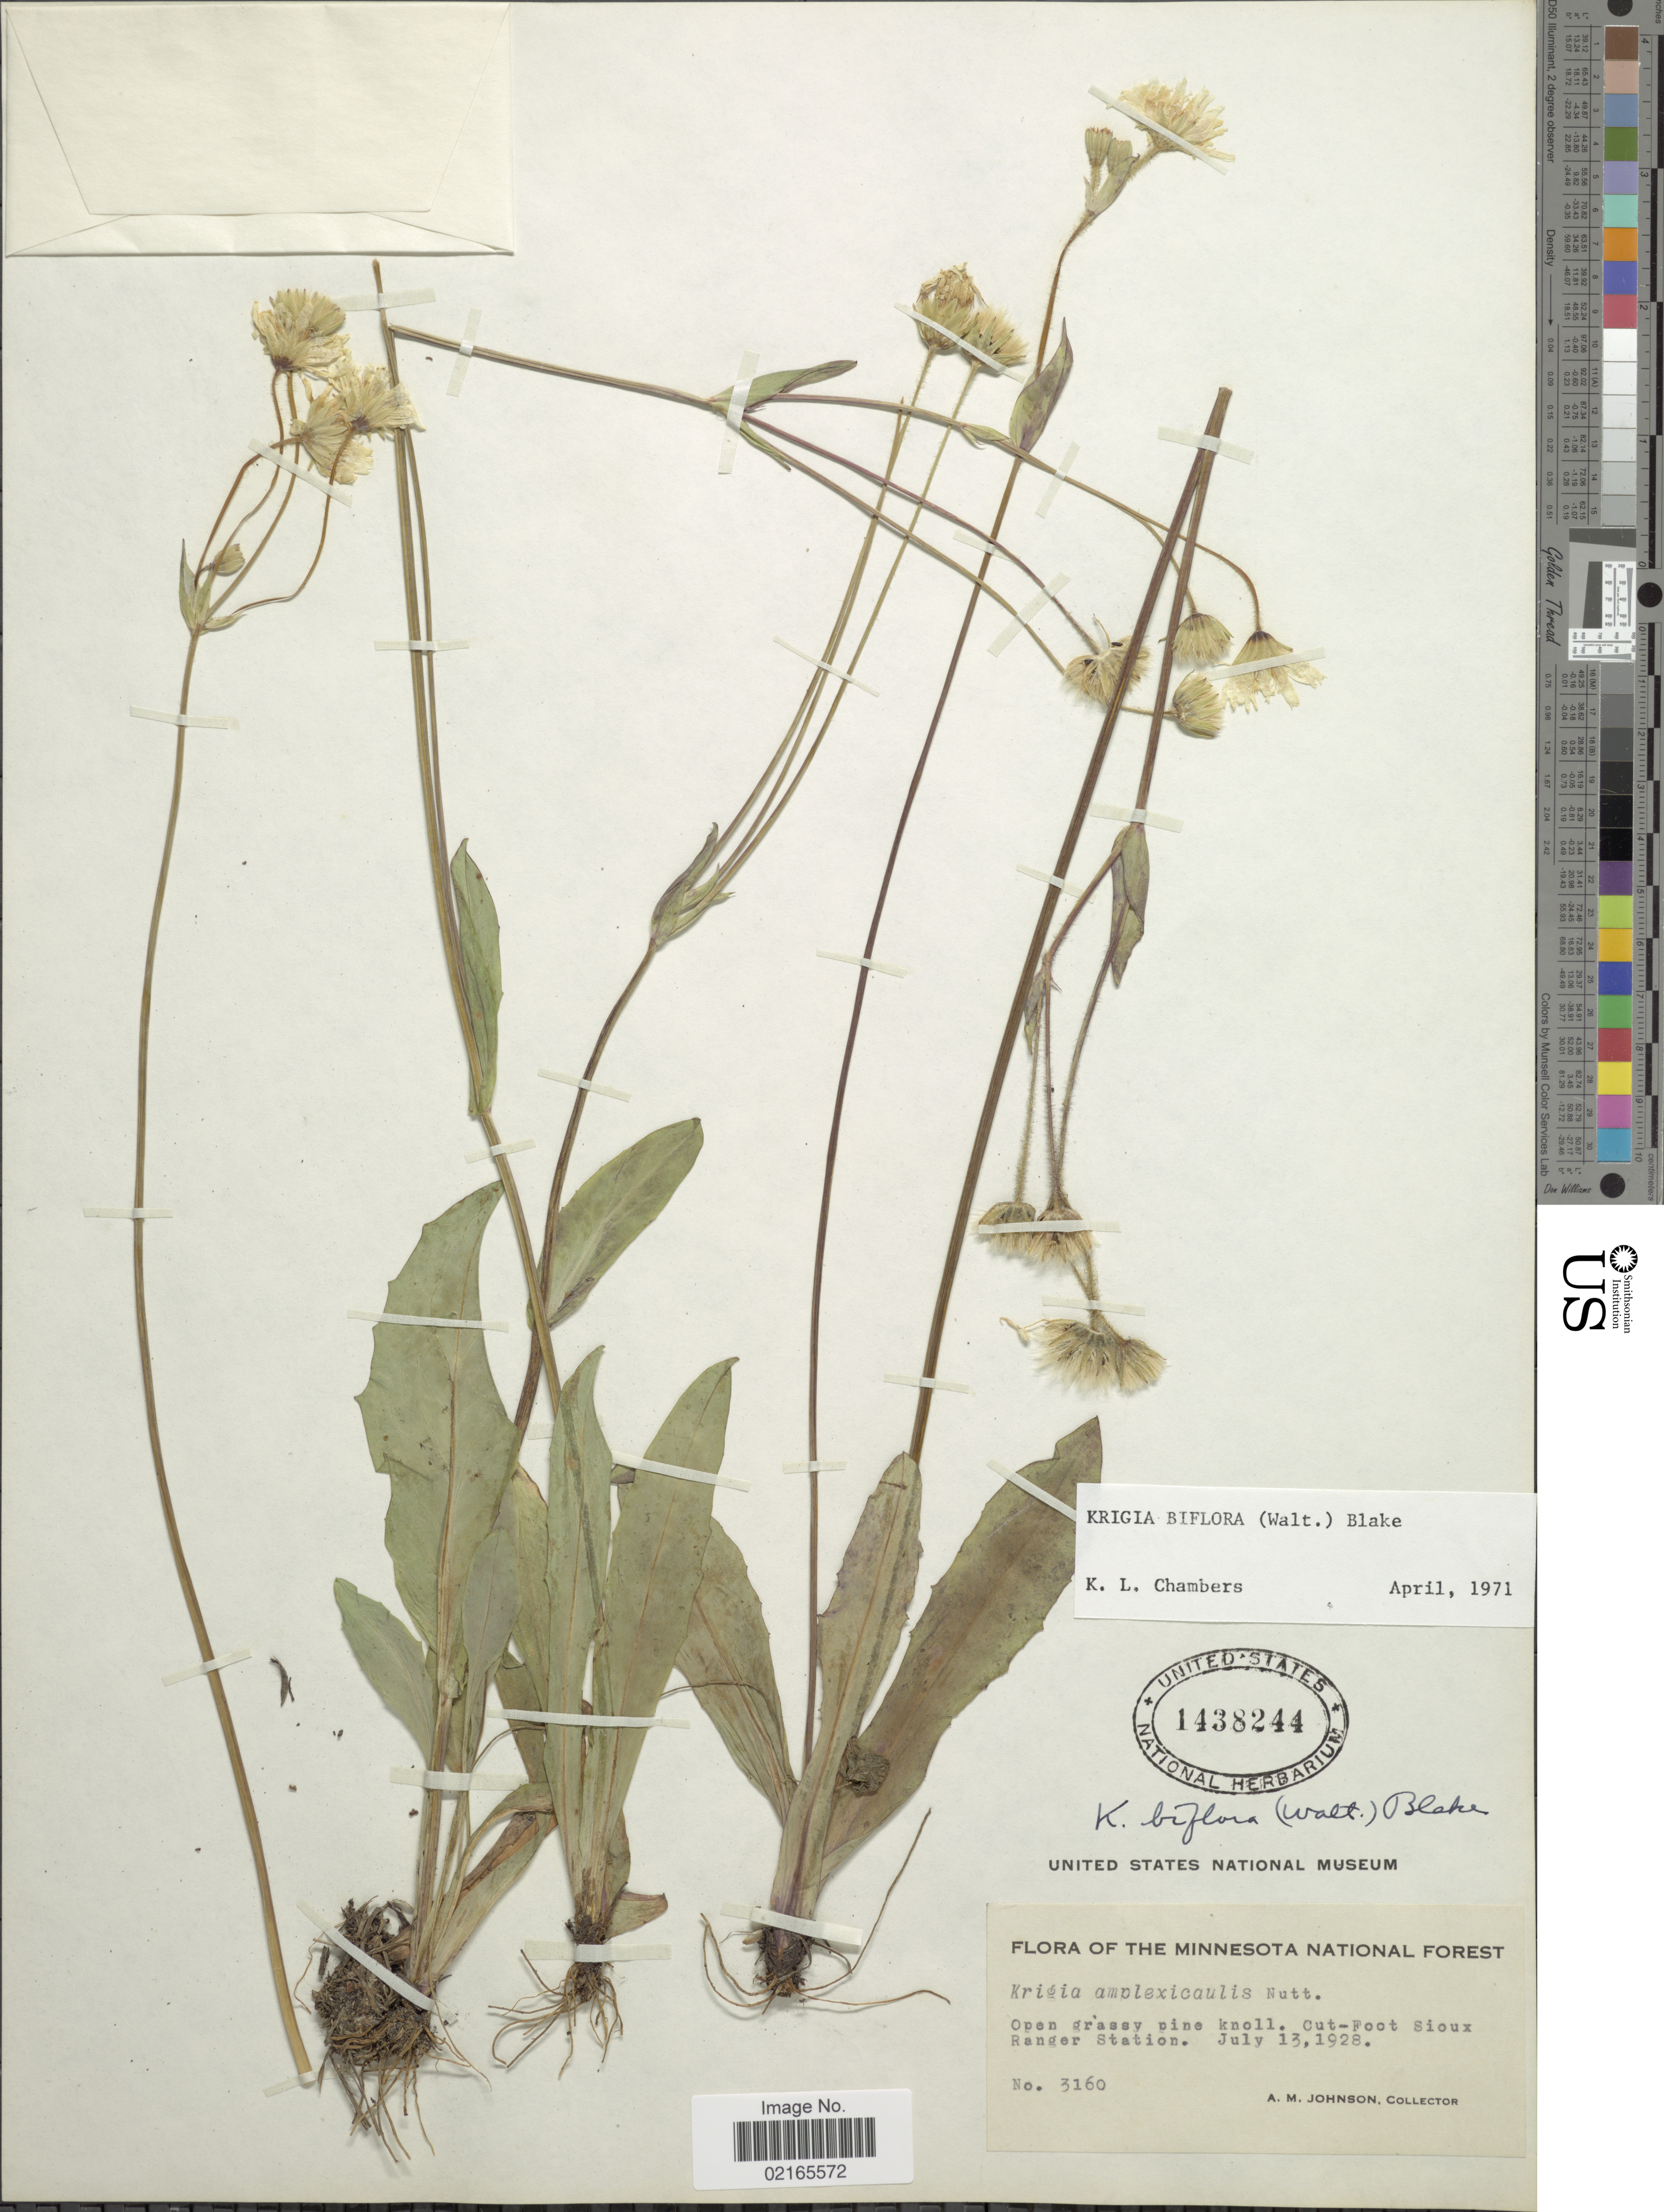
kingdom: Plantae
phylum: Tracheophyta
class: Magnoliopsida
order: Asterales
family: Asteraceae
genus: Krigia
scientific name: Krigia biflora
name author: (Walter) S.F. Blake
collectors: A. M. Johnson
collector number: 3160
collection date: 1928-07-13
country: United States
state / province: Minnesota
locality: Open grassy pine knoll, cut-Foot Sioux Ranger Station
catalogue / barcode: US 1438244